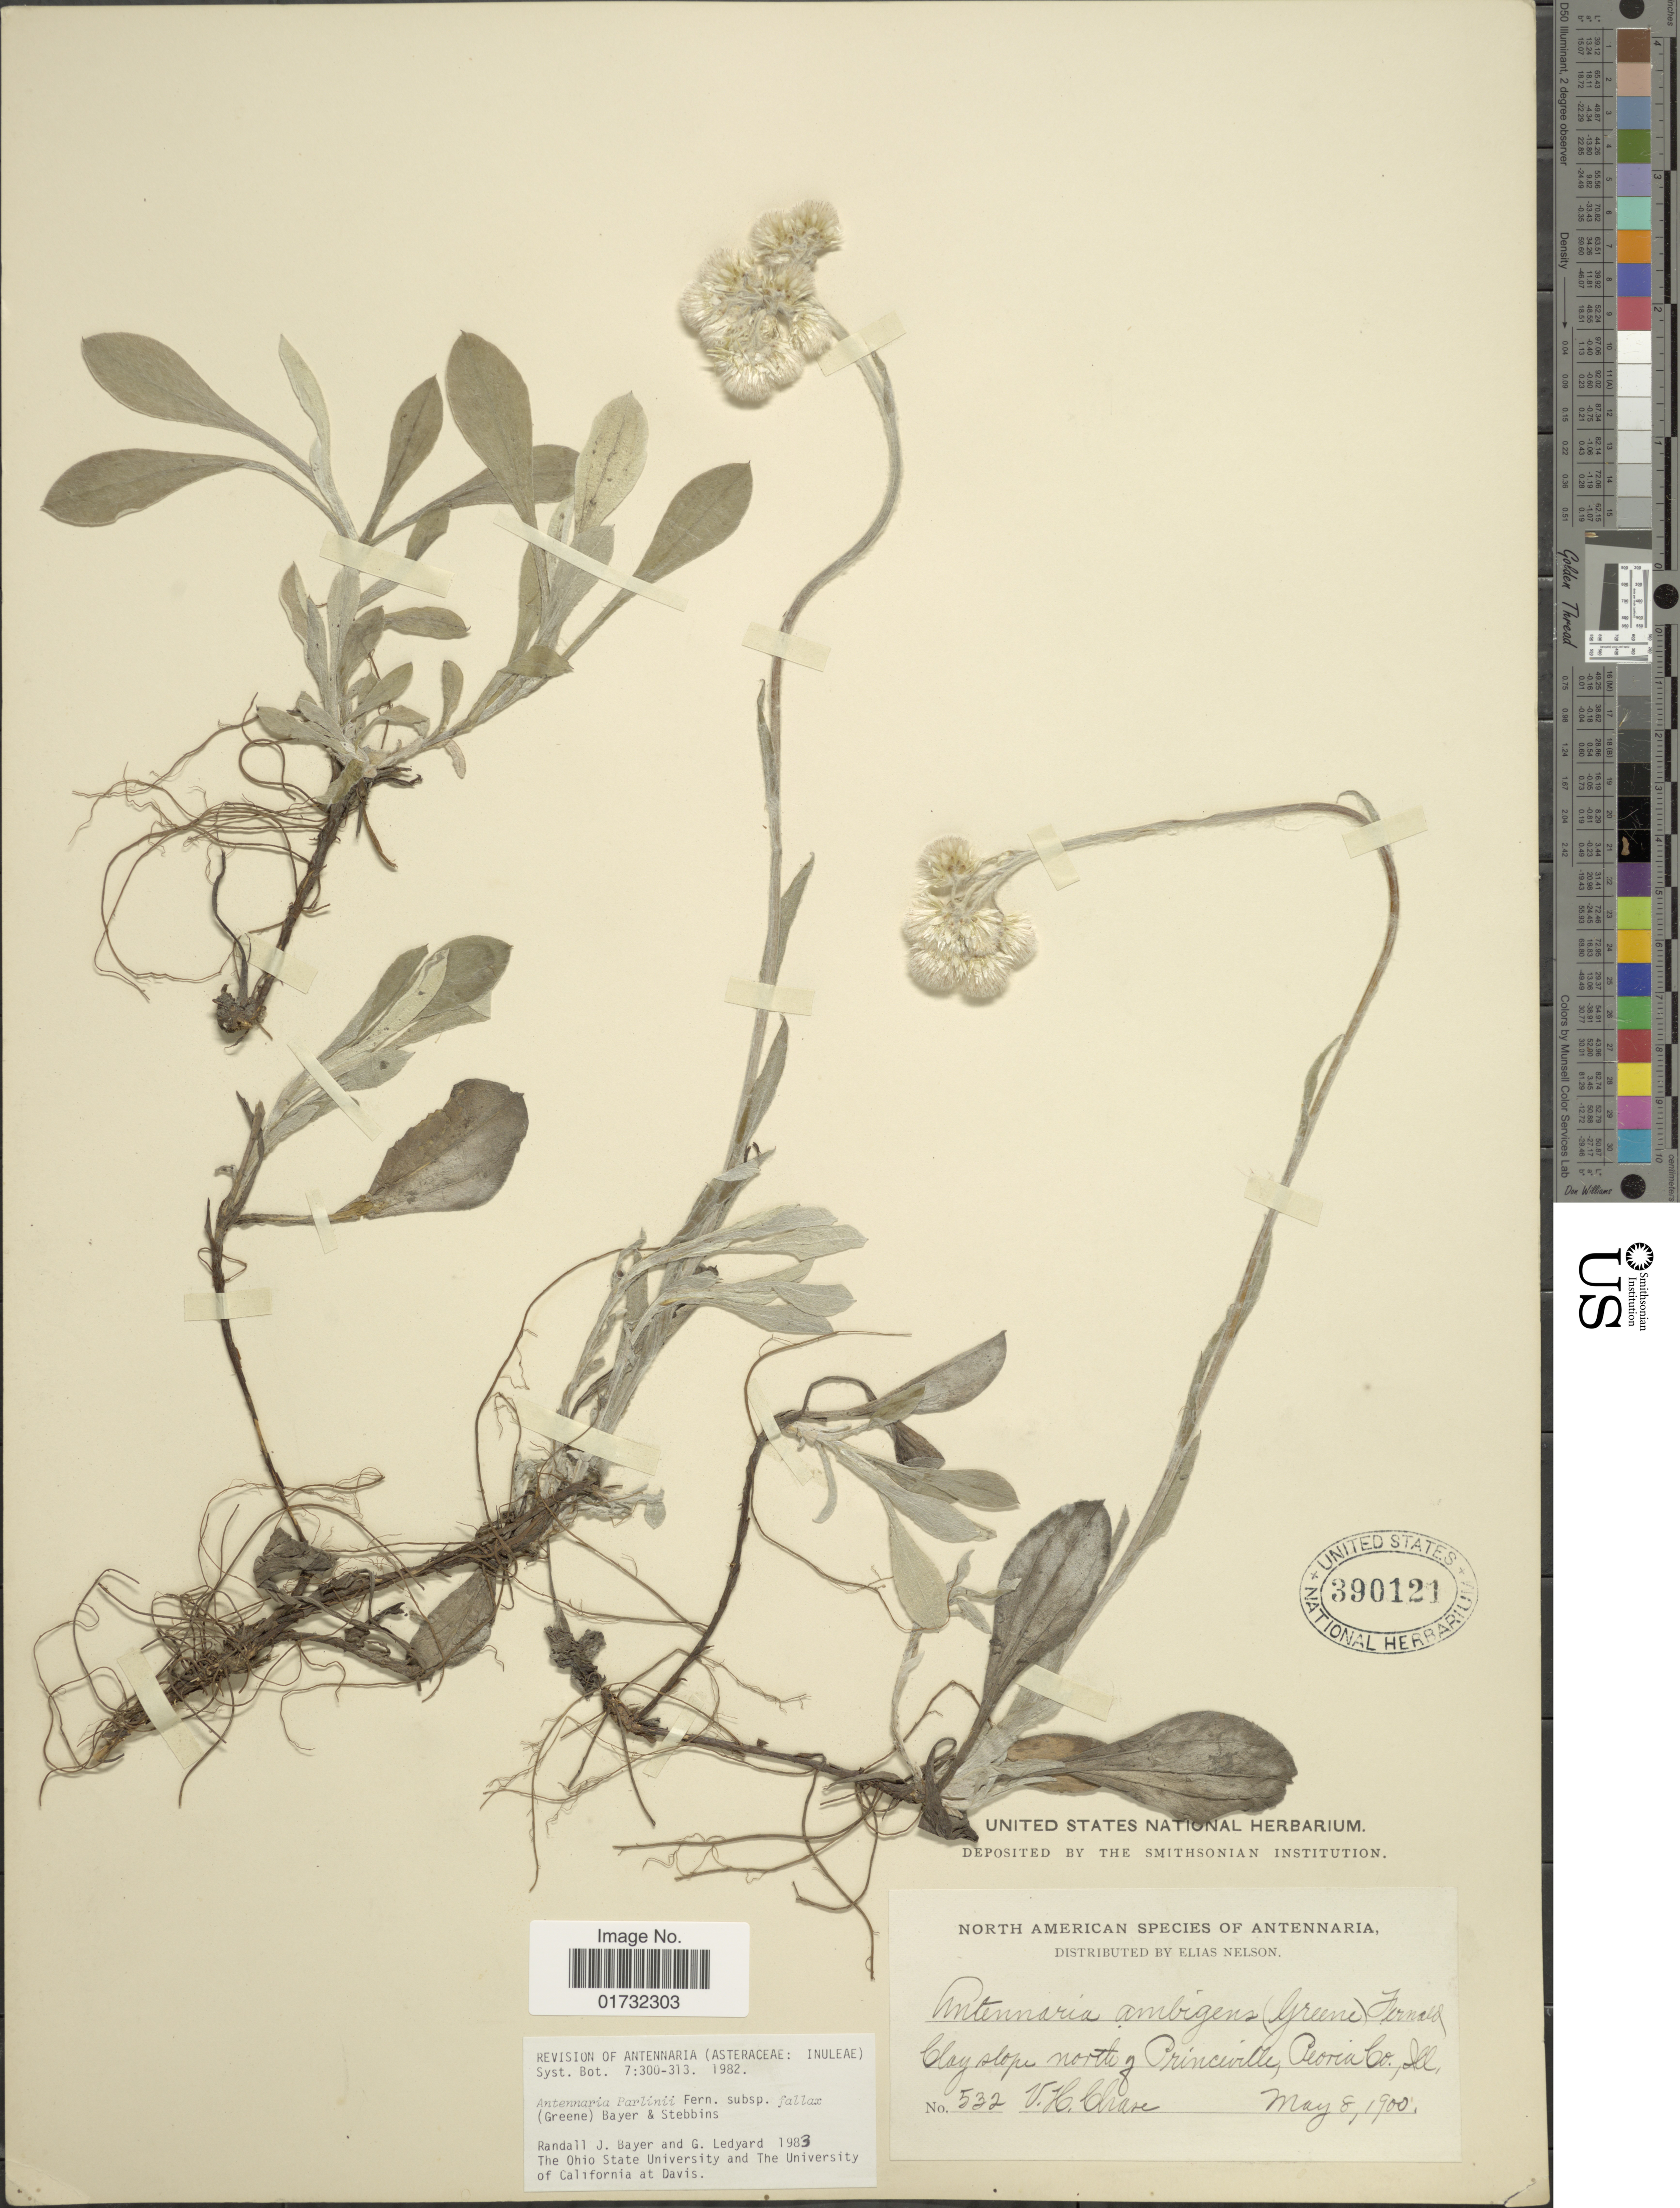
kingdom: Plantae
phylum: Tracheophyta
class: Magnoliopsida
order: Asterales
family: Asteraceae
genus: Antennaria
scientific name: Antennaria parlinii subsp. fallax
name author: (Greene) R.J. Bayer & Stebbins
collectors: V. H. Chase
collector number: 532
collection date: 1900-05-08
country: United States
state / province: Illinois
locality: North of Princeville, Peoria Co.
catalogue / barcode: US 390121